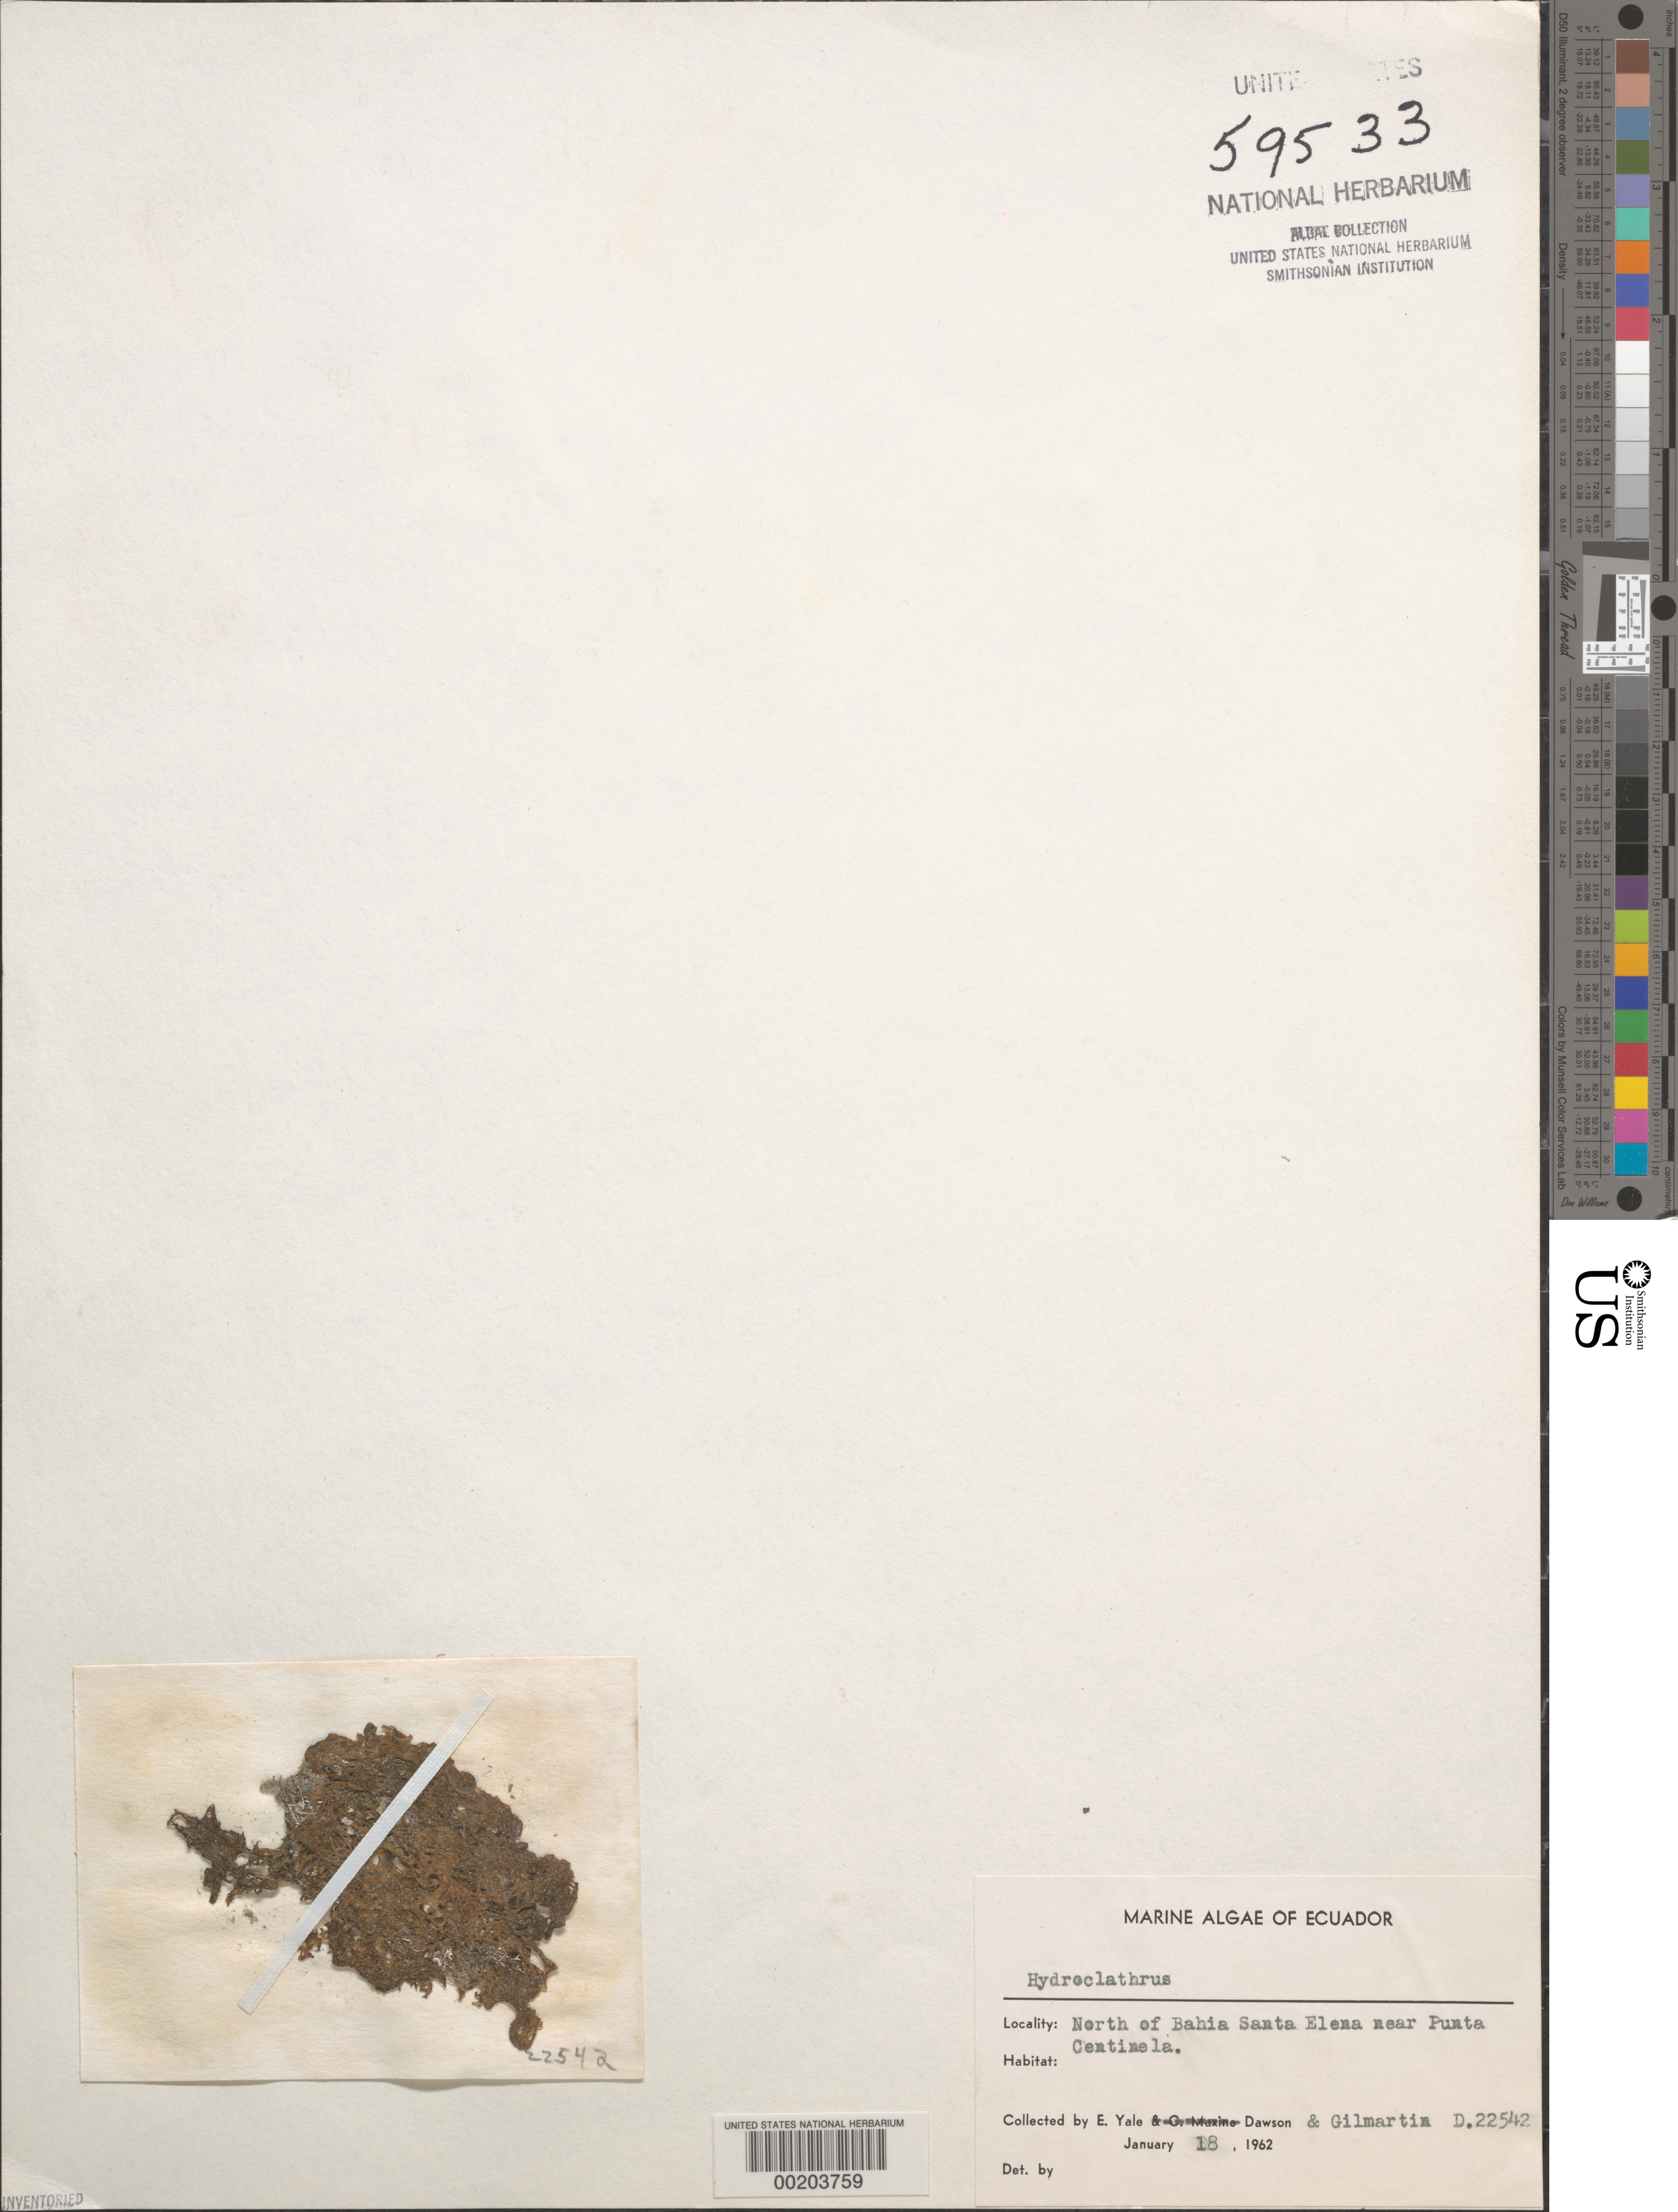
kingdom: Chromista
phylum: Ochrophyta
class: Phaeophyceae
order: Scytosiphonales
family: Scytosiphonaceae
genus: Hydroclathrus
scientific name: Hydroclathrus sp.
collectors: E. Y. Dawson & M. Gilmartin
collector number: EYD 22542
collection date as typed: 18 Jan 1962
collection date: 1962-01-18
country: Ecuador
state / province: Guayas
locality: North of Bahia Santa Elena near Punta Centinela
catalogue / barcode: US 59533